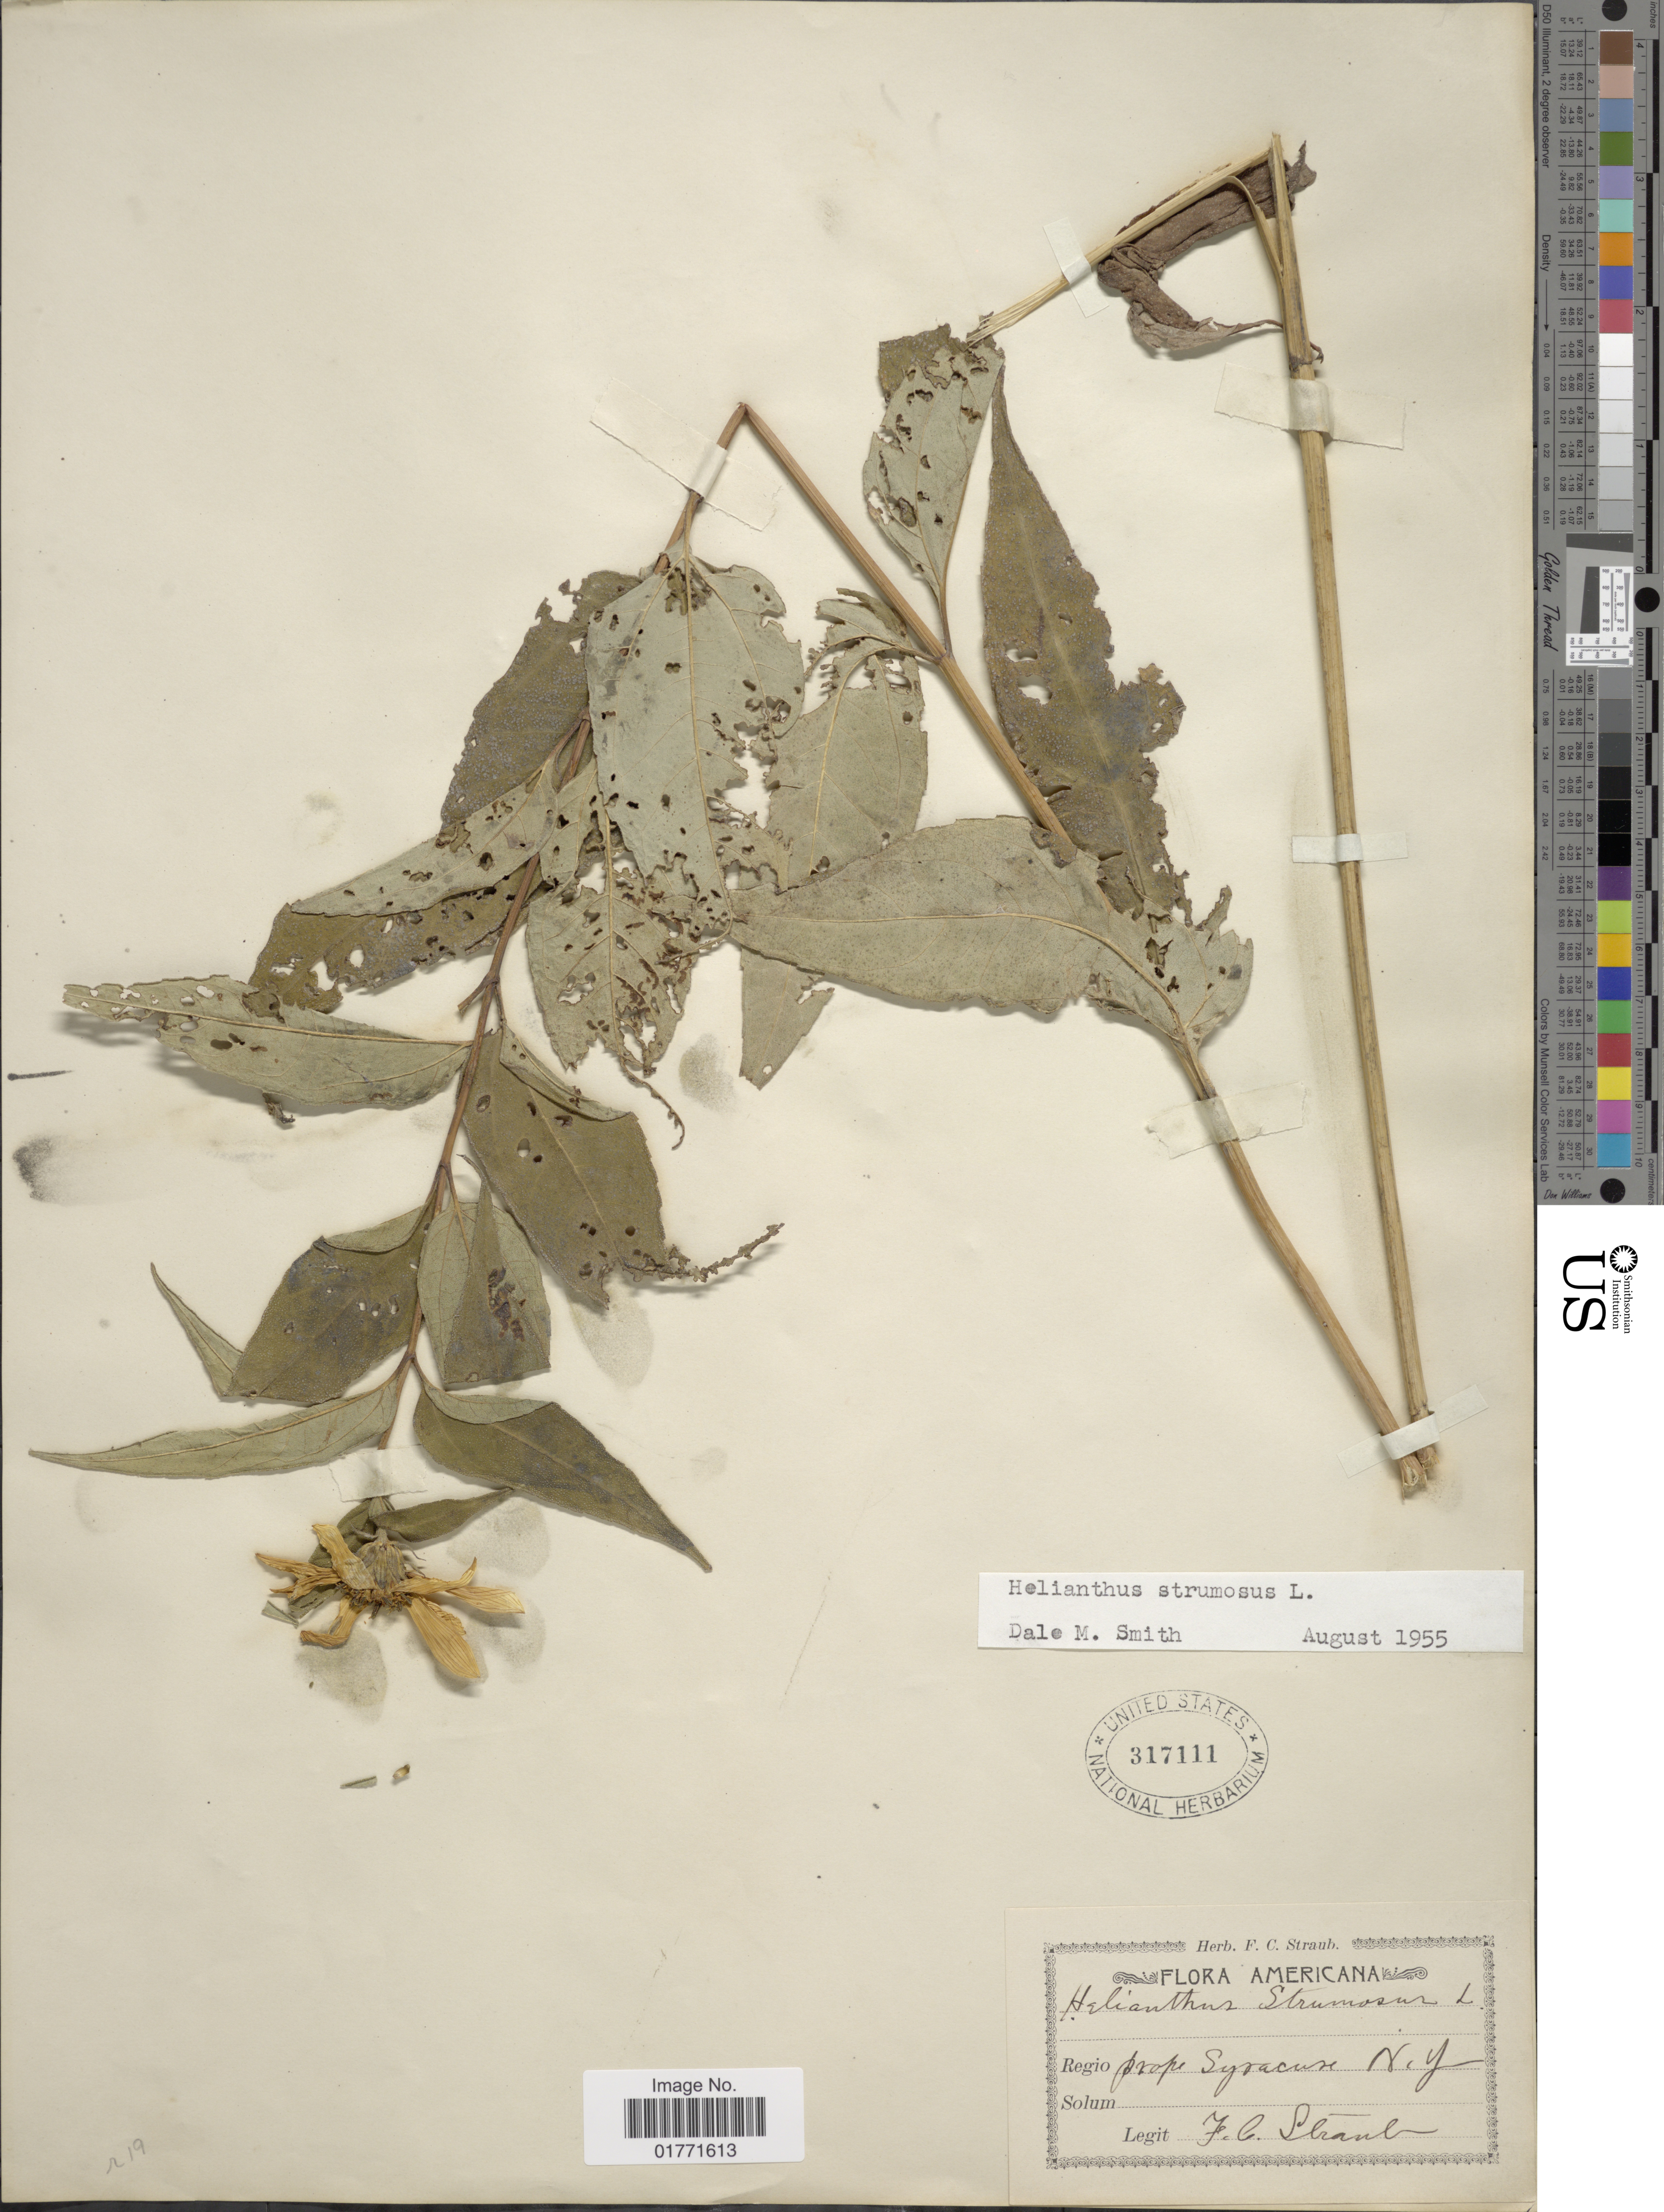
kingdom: Plantae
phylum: Tracheophyta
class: Magnoliopsida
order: Asterales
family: Asteraceae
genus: Helianthus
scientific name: Helianthus strumosus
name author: L.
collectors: F. Straub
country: United States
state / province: New York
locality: Prope Syracur N. Y.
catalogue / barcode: US 317111